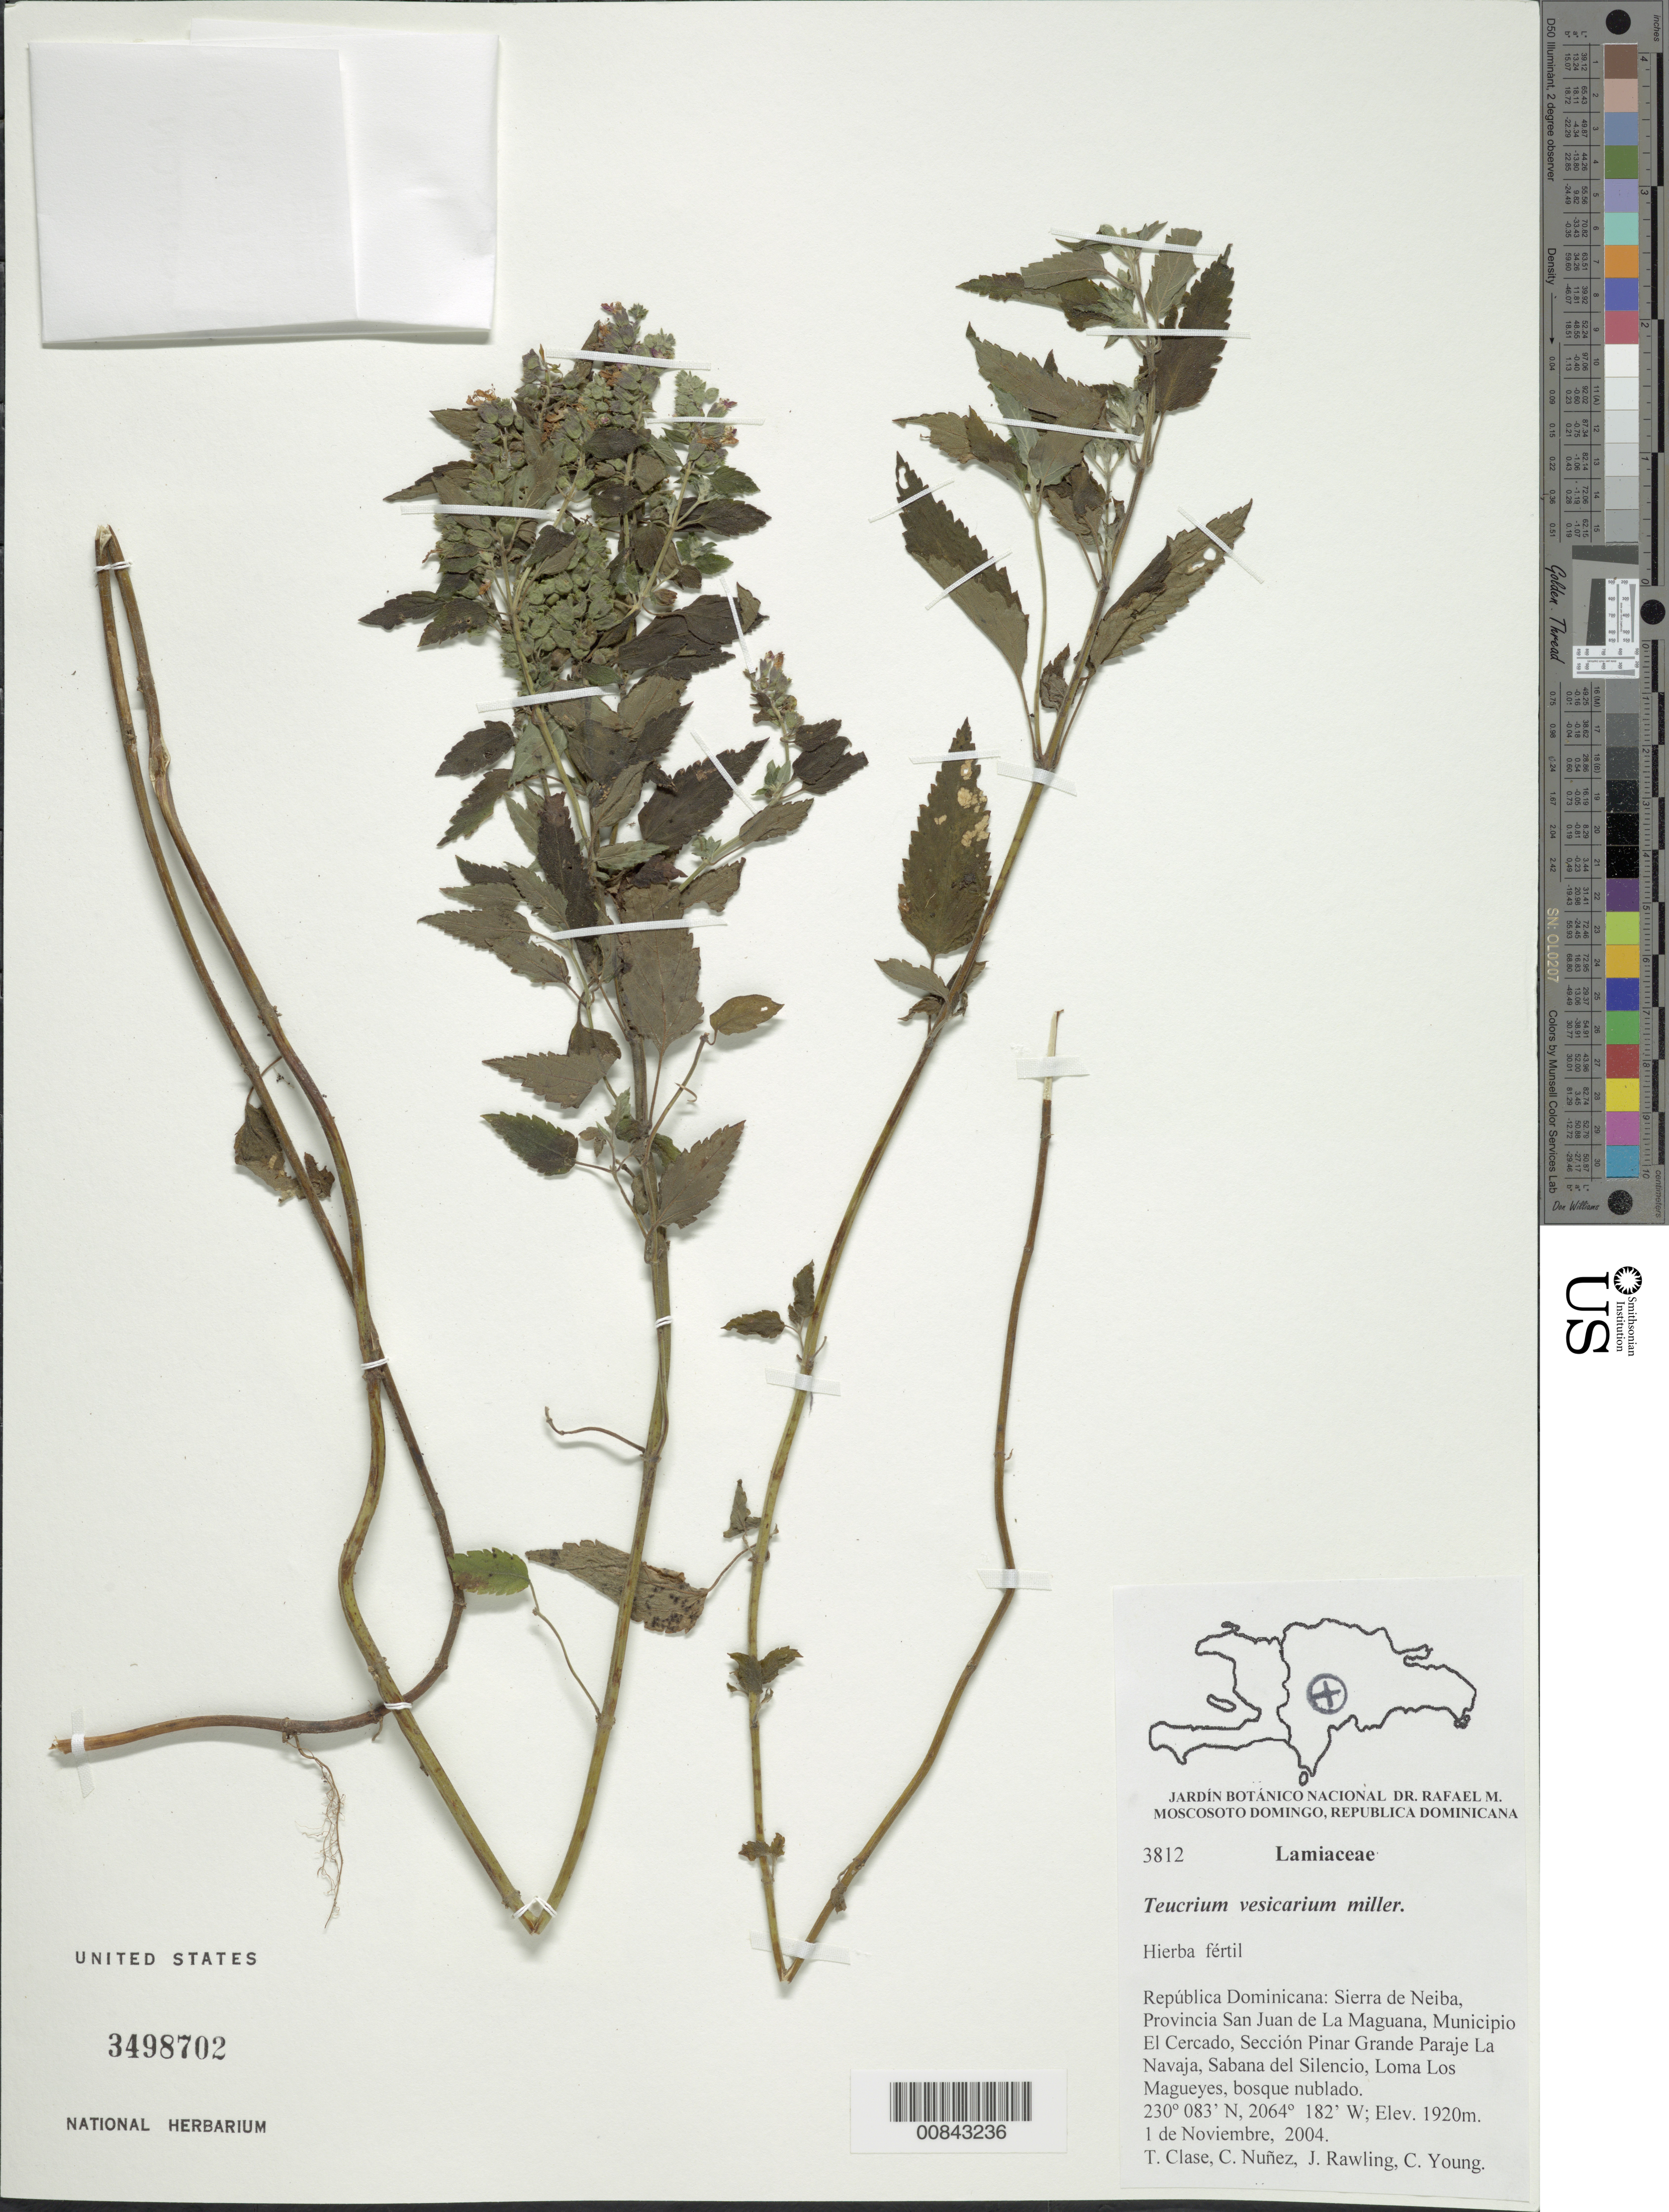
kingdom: Plantae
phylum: Tracheophyta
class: Magnoliopsida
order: Lamiales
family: Lamiaceae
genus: Teucrium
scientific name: Teucrium vesicarium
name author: Mill.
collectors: T. Clase, C. Nunez, J. Rawling & C. Young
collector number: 3812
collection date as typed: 01 Nov 2004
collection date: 2004-11-01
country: Dominican Republic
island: Hispaniola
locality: Sierra de Neiba, Prov. San Juan de La Maguana, Mun. El Cercado, Sección Pinar Grande Paraje La Navaja, Sabana del Silencio, Loma Los Magueyes.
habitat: Bosque nublado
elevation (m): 1920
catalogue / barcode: US 3498702